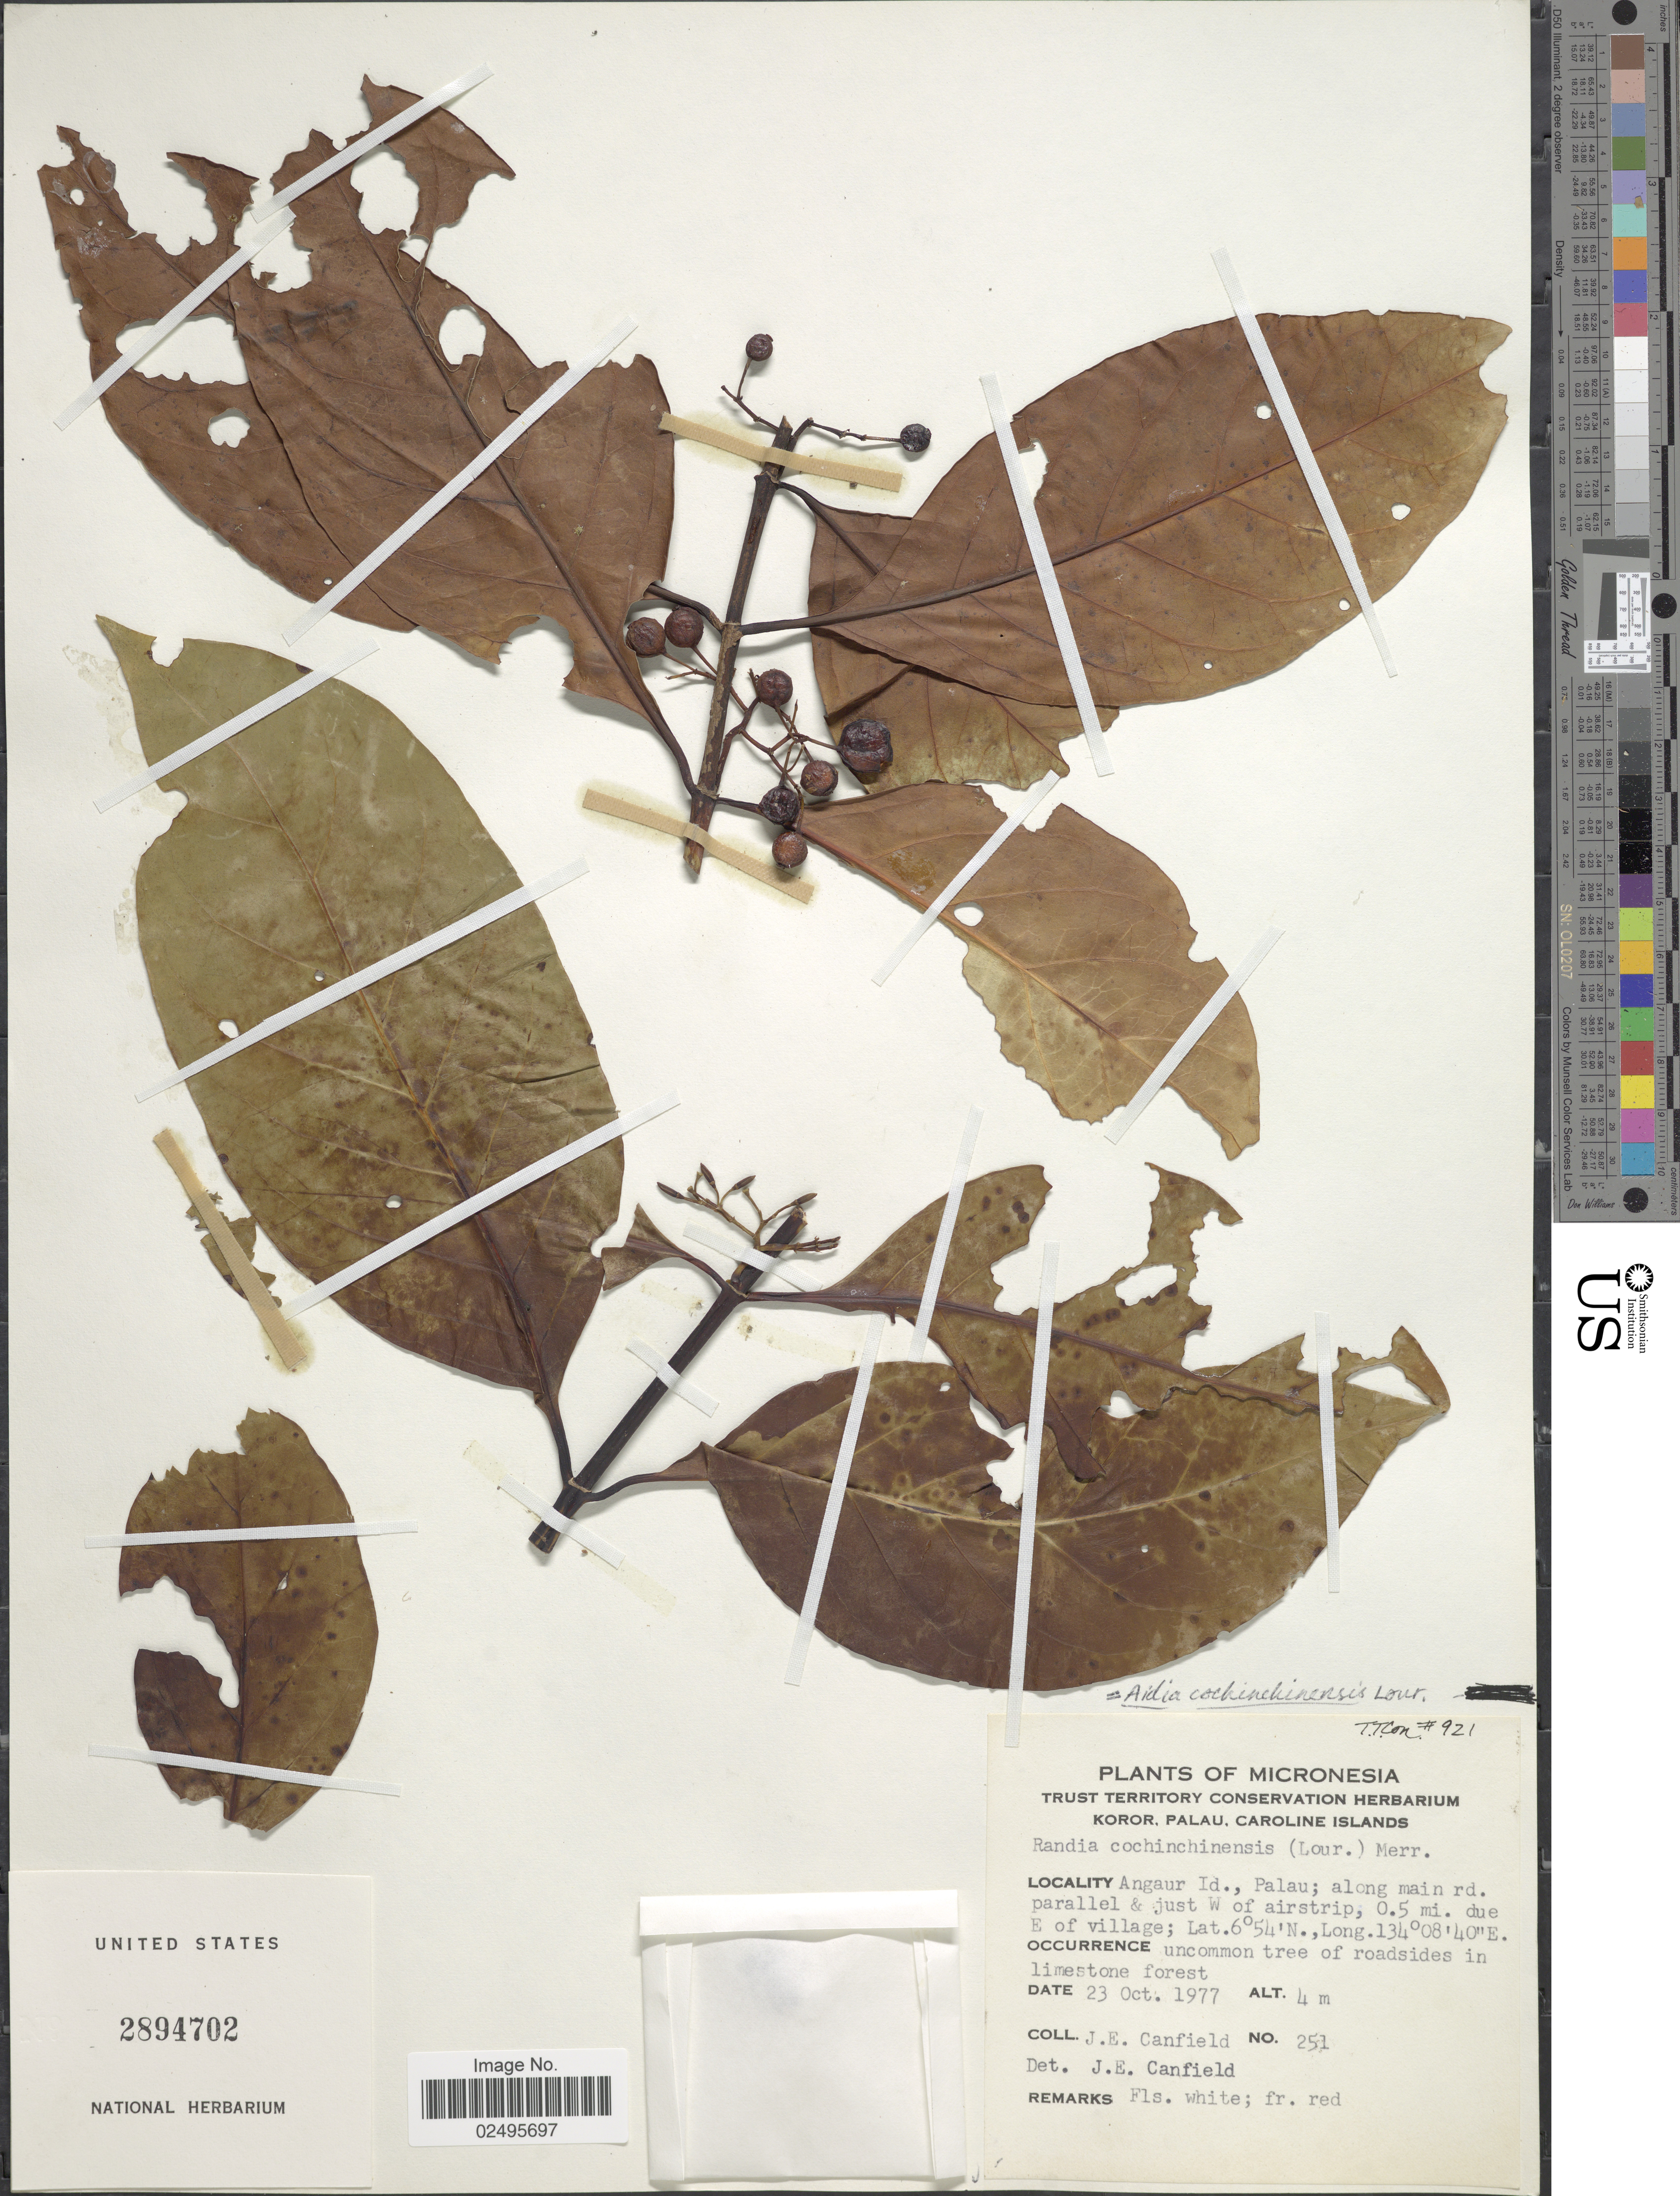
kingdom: Plantae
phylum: Tracheophyta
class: Magnoliopsida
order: Gentianales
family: Rubiaceae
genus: Aidia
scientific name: Aidia graeffei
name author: (Reinecke) Tirveng.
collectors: J. E. Canfield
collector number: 251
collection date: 1977-10-23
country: Palau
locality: Micronesia. Angaur Id., Palau; along main rd. parallel & just W of airstrip, 0.5 mi due E of village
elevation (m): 4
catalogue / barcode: US 2894702